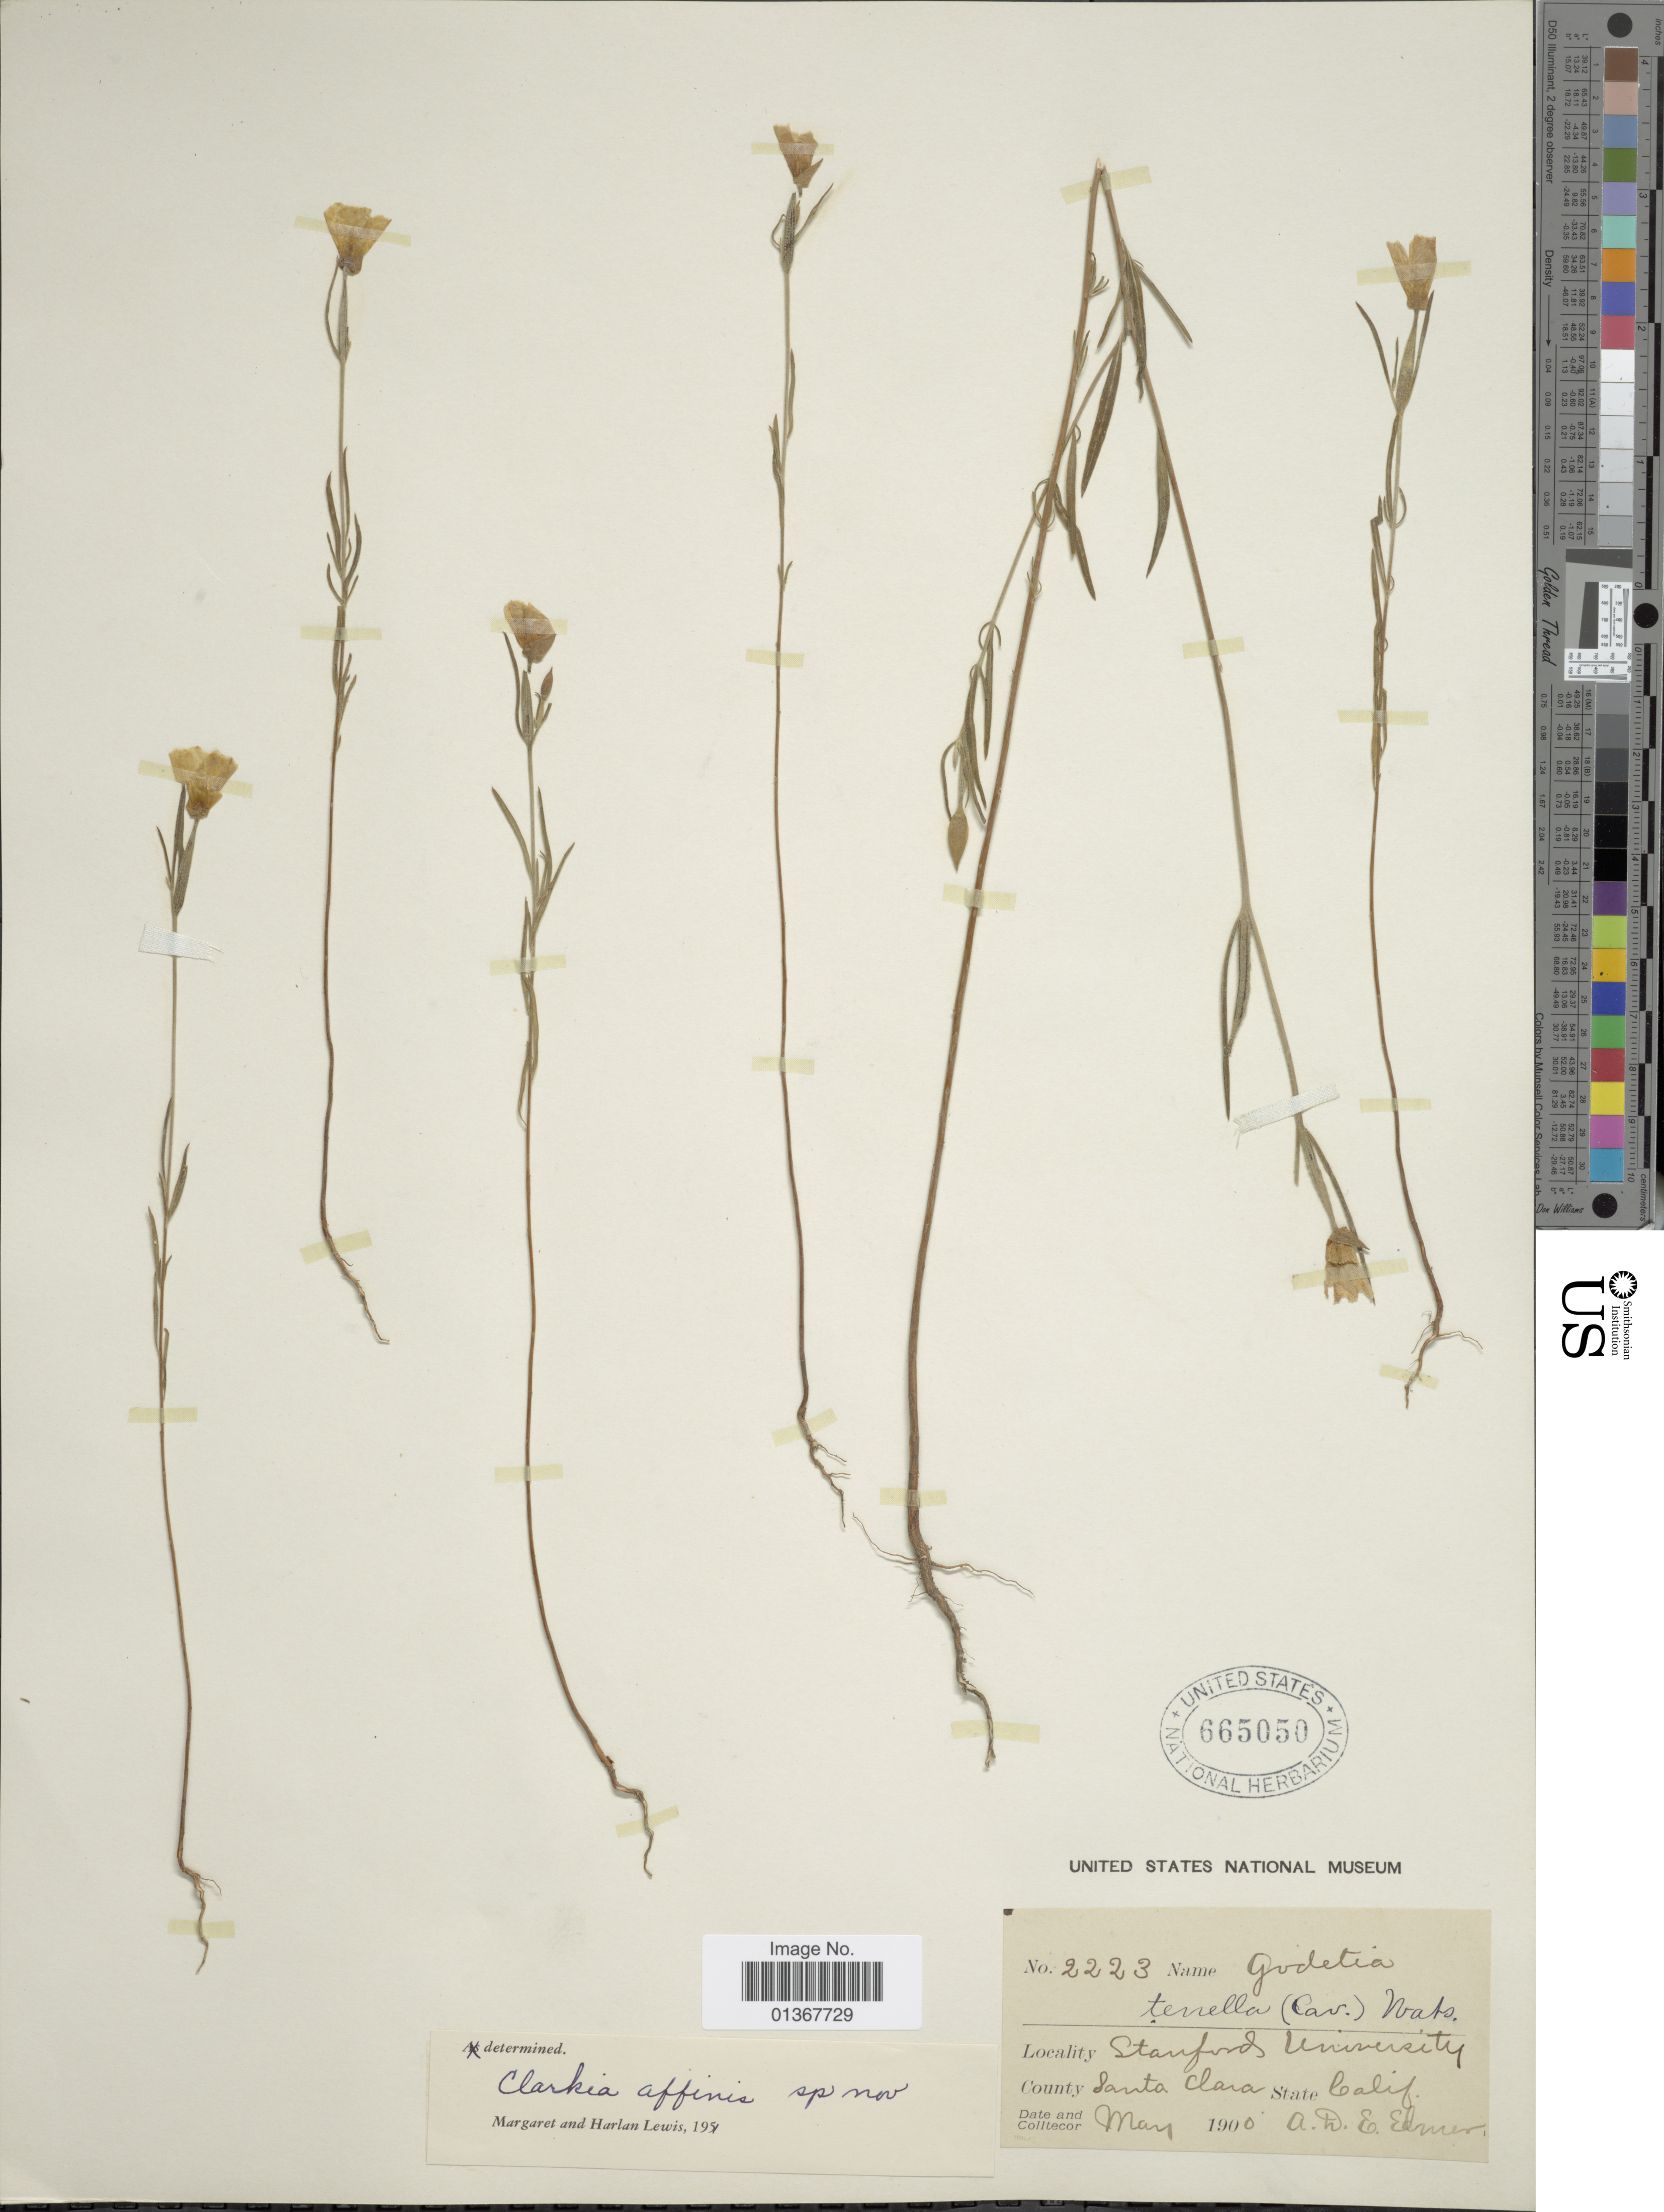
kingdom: Plantae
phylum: Tracheophyta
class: Magnoliopsida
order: Myrtales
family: Onagraceae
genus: Clarkia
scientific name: Clarkia affinis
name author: F. H. Lewis & M.E. Lewis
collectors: A. D. E. Elmer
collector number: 2223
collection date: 1900-05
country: United States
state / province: California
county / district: Santa Clara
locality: Stanfords University. County Santa Clara.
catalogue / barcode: US 665050